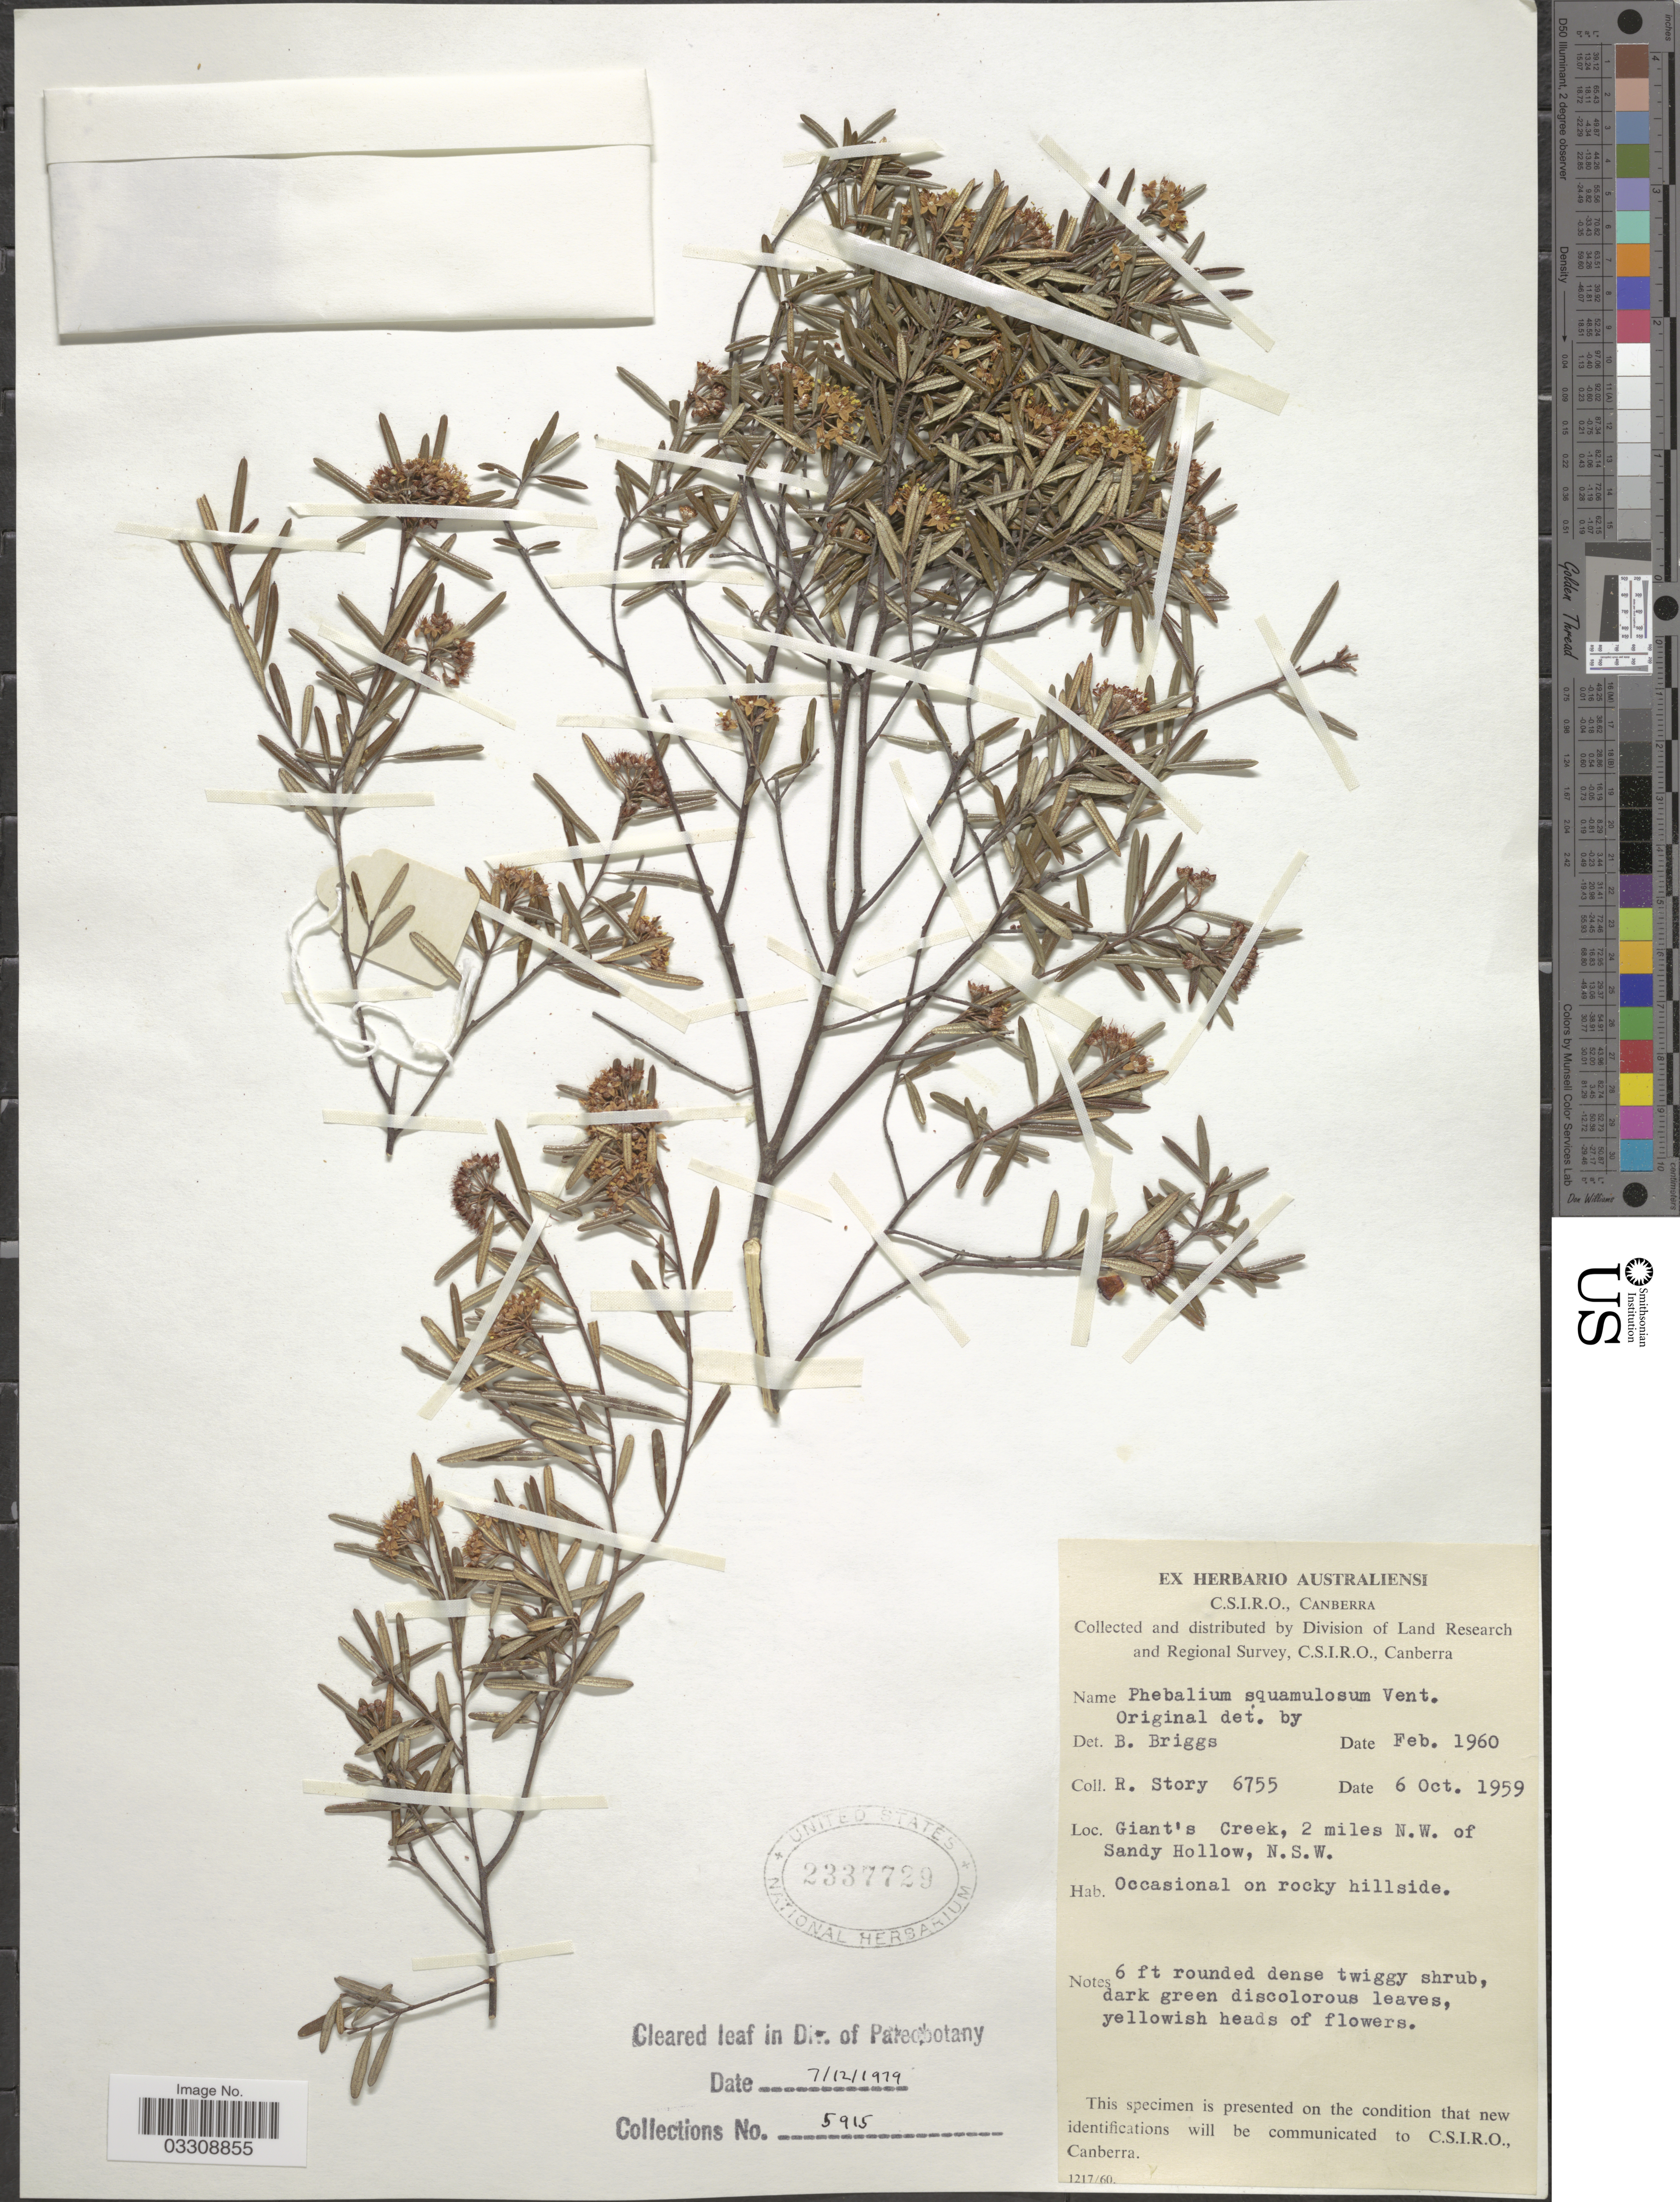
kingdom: Plantae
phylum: Tracheophyta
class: Magnoliopsida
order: Sapindales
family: Rutaceae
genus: Phebalium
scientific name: Phebalium squamulosum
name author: Vent.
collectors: R. Story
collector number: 6755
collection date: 1959-10-06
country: Australia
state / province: New South Wales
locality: Giant's Creek, 2 miles N.W. of Sandy Hollow.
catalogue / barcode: US 2337729